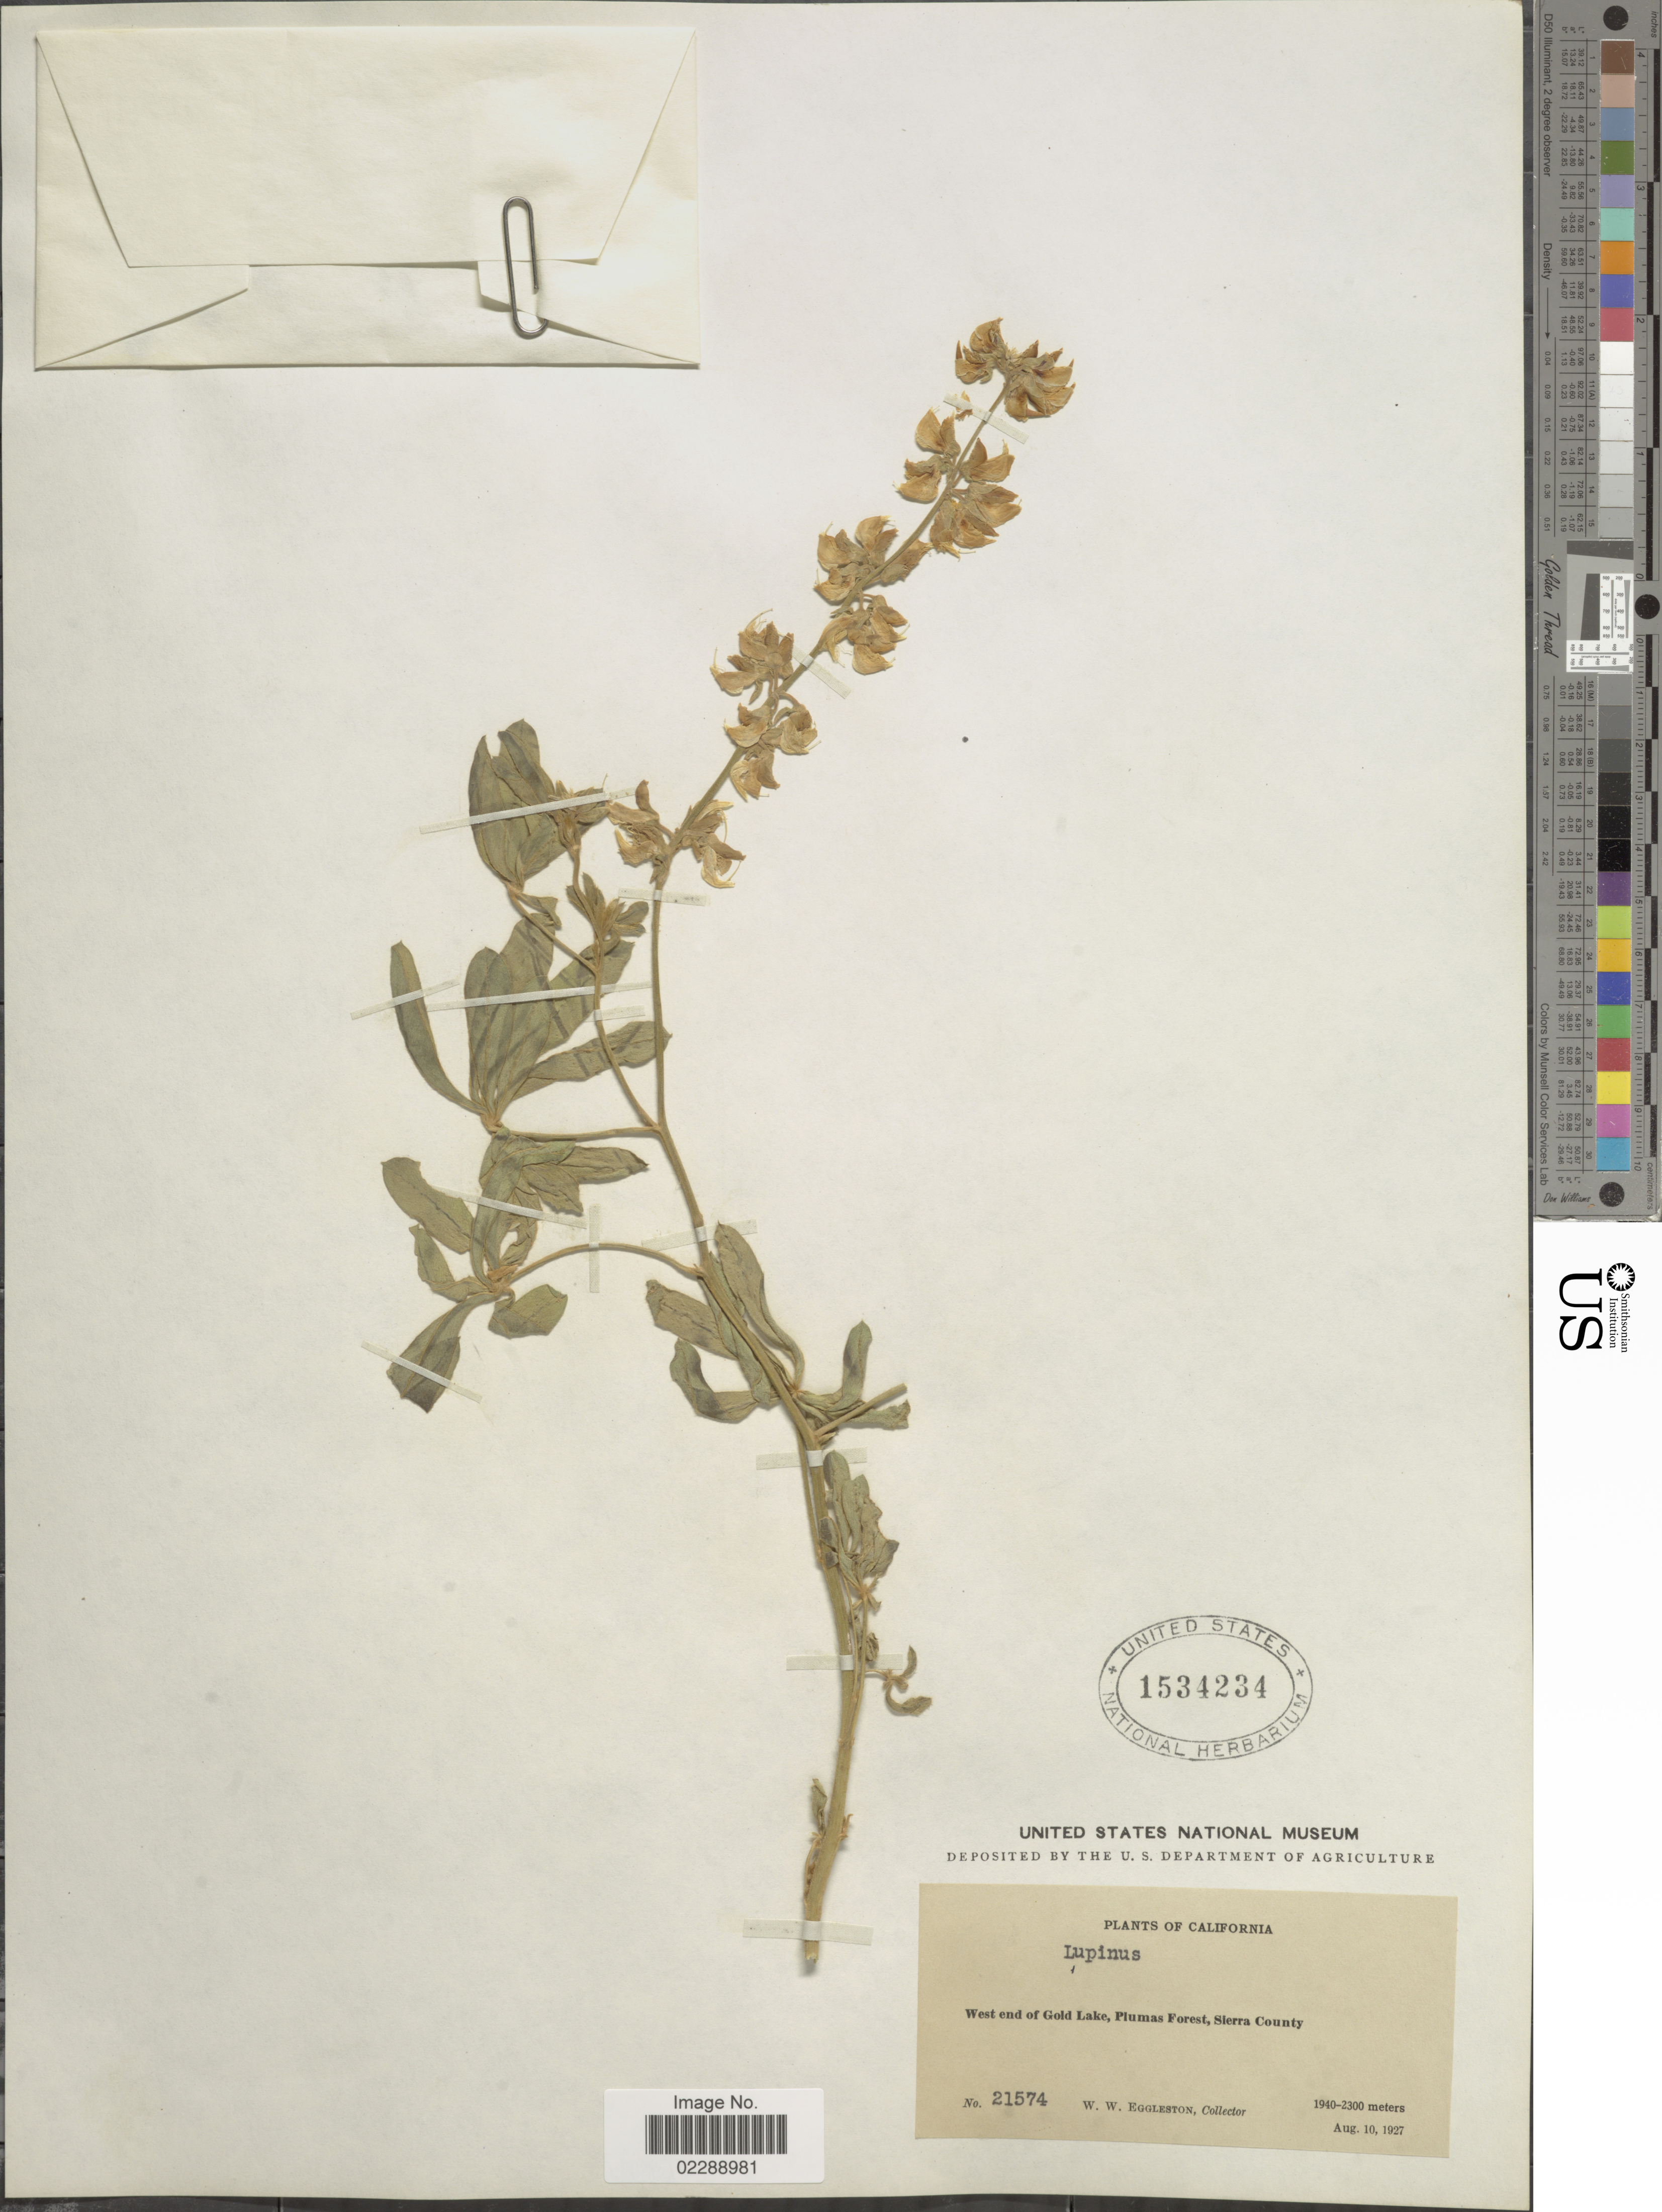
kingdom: Plantae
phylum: Tracheophyta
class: Magnoliopsida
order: Fabales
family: Fabaceae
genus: Lupinus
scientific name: Lupinus sp.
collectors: W. W. Eggleston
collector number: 21574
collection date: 1927-08-10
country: United States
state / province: California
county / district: Sierra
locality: West end of Gold Lake, Plumas Forest, Sierra County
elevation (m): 1940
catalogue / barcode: US 1534234